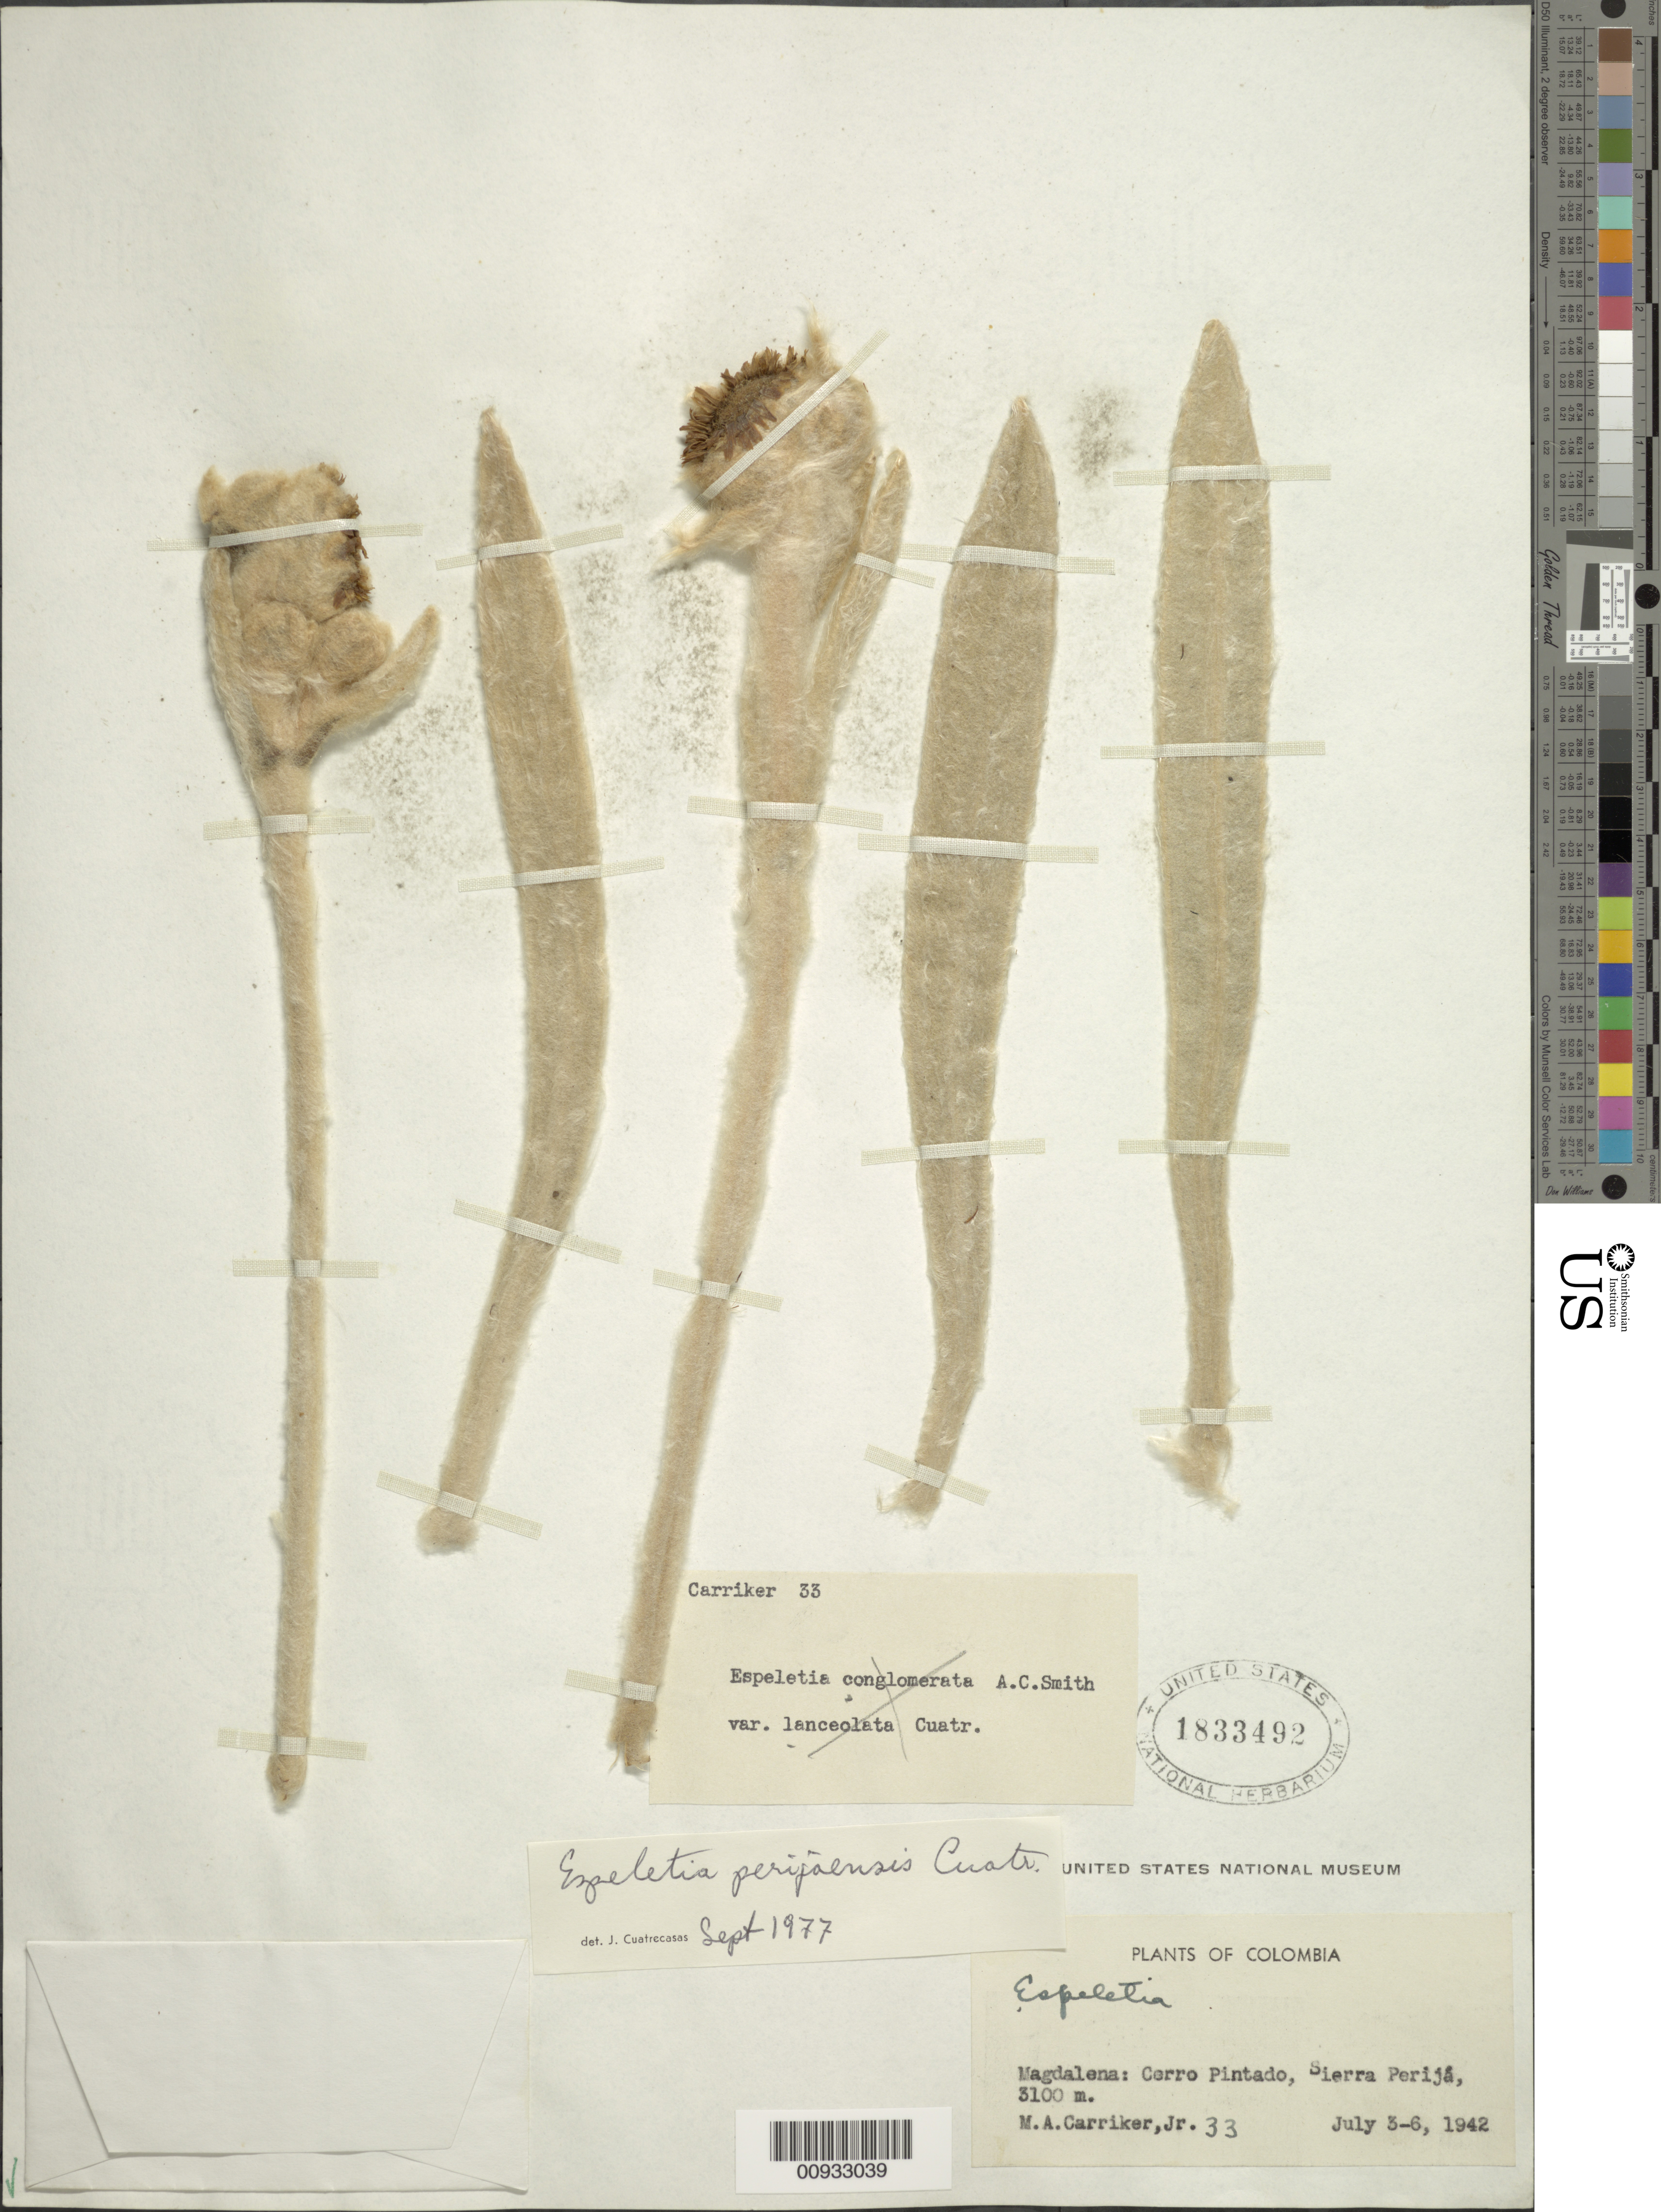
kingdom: Plantae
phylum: Tracheophyta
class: Magnoliopsida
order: Asterales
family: Asteraceae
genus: Espeletia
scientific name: Espeletia perijaensis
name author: Cuatrec.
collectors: M. A. Carriker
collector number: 33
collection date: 1942-07-03/1942-07-06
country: Colombia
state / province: Magdalena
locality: Cerro Pintado, Sierra de Perijá.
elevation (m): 3100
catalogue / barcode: US 1833492